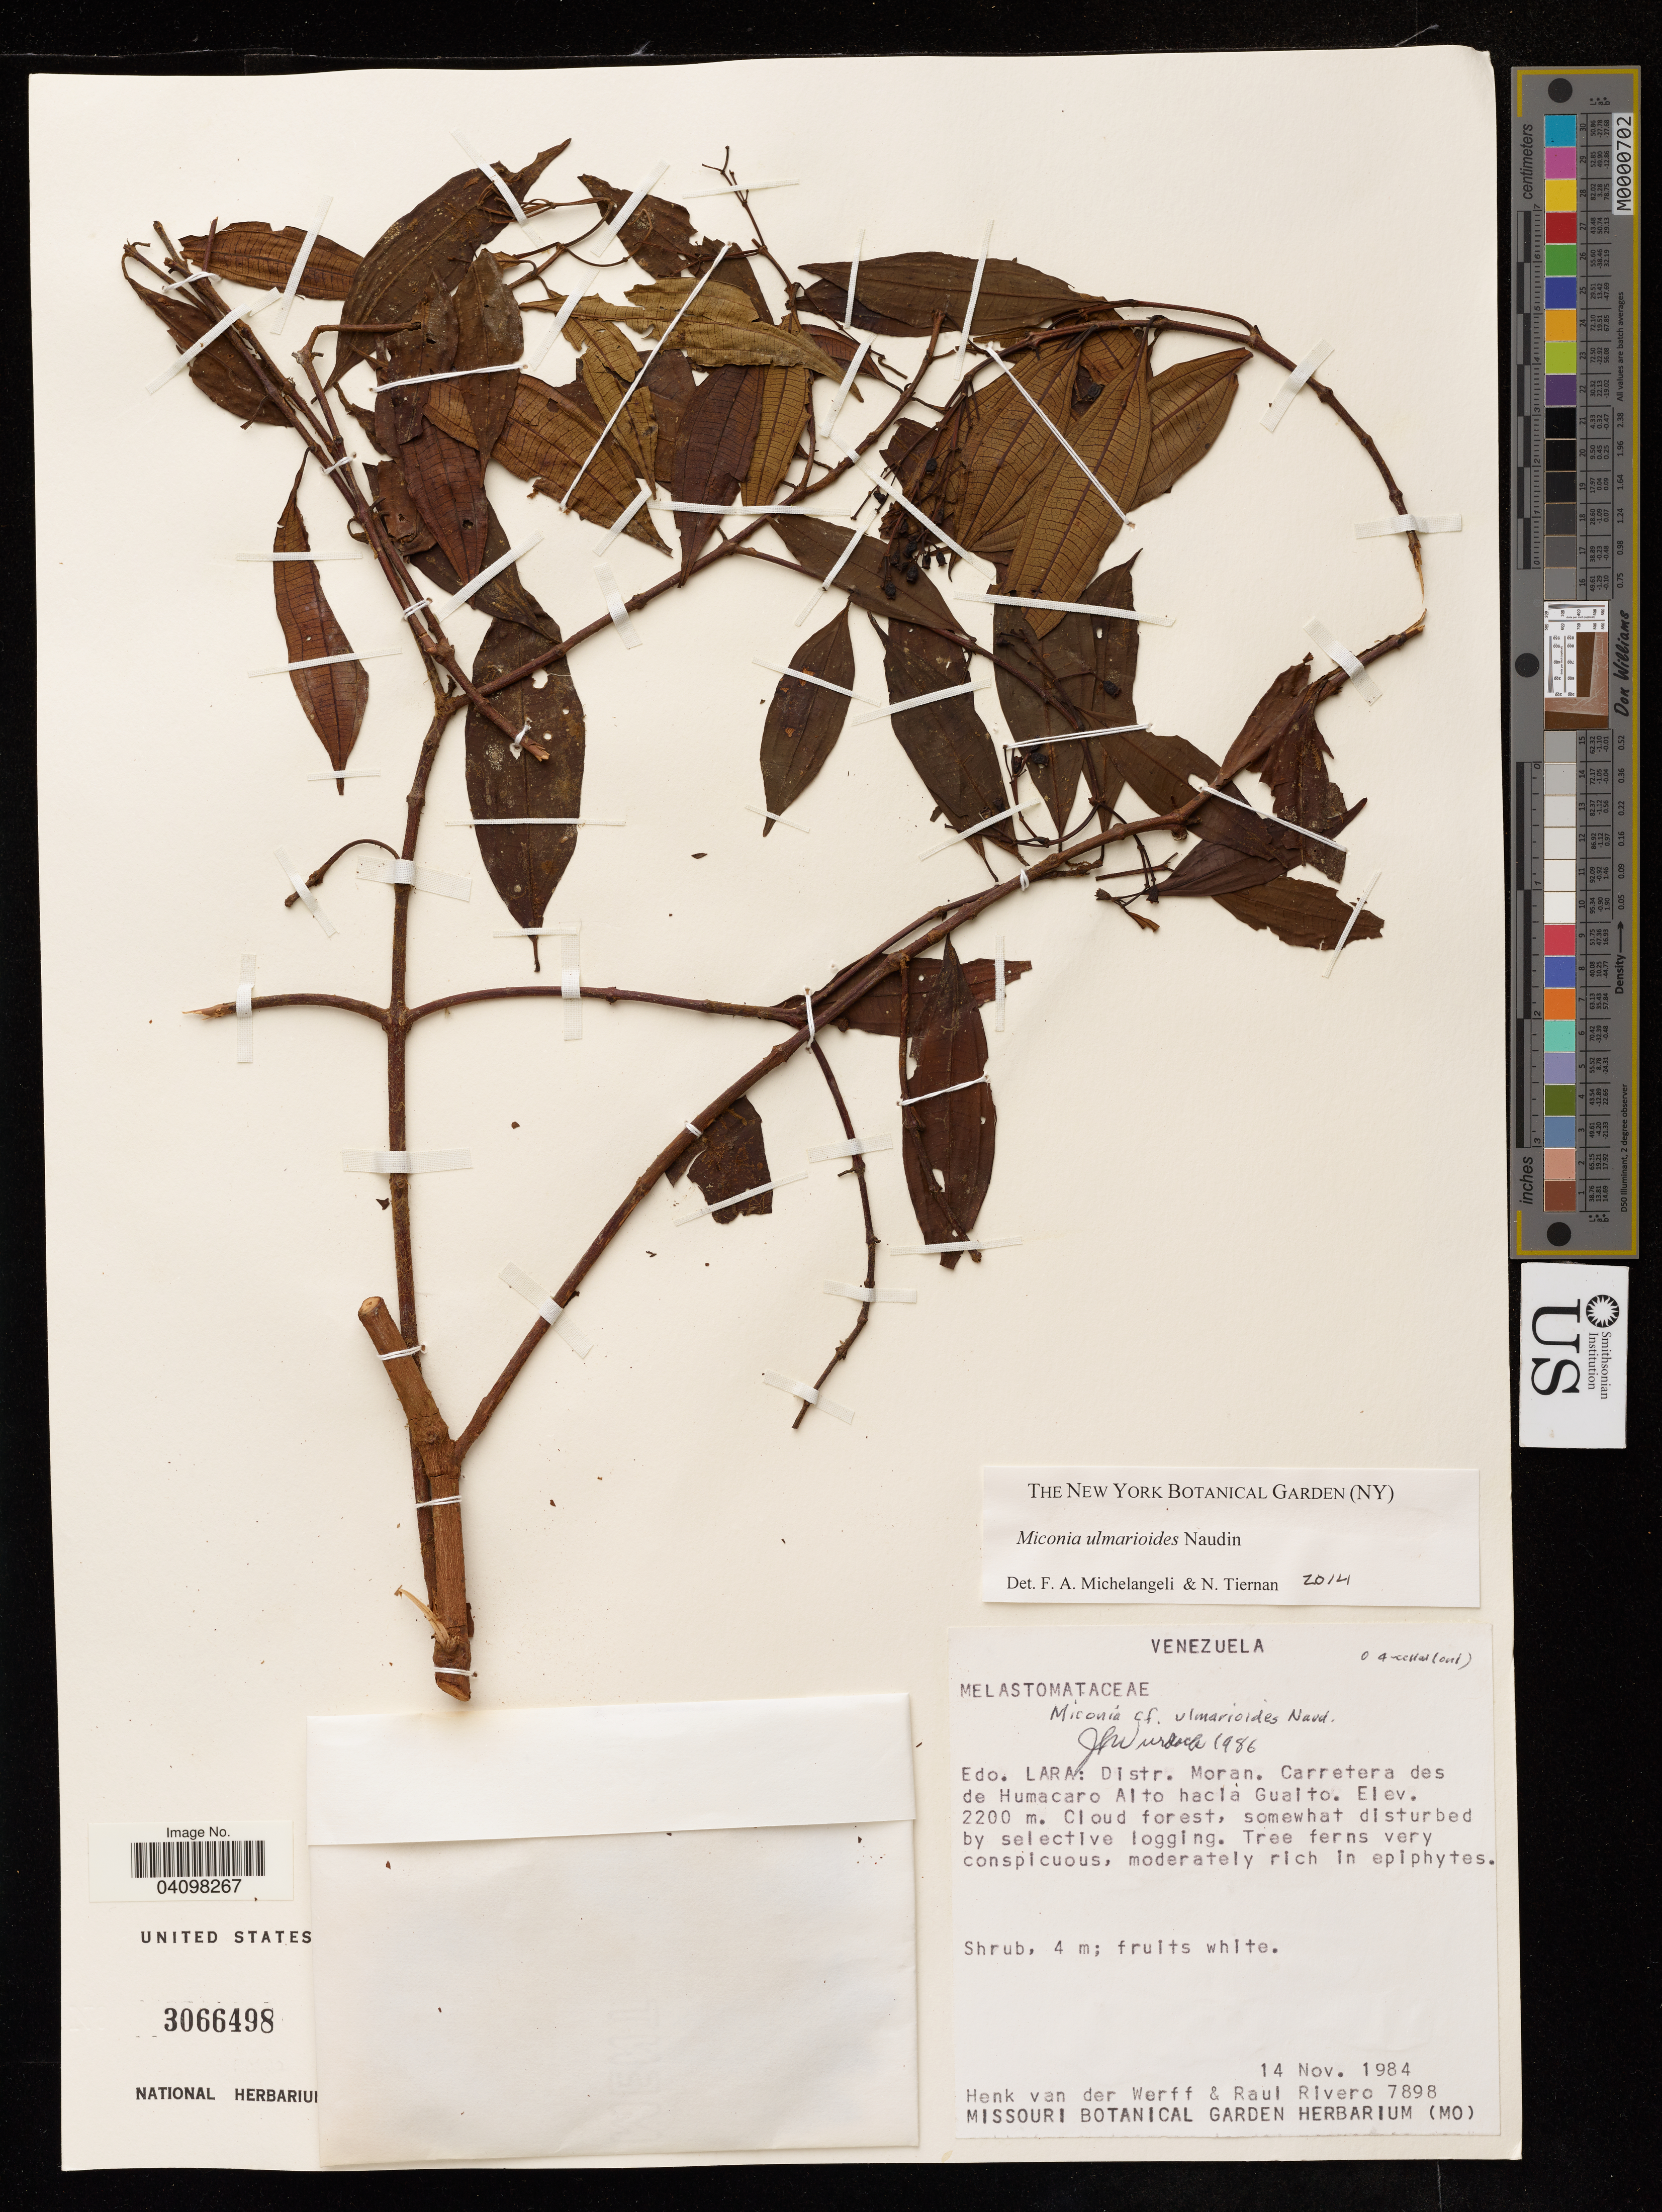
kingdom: Plantae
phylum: Tracheophyta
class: Magnoliopsida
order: Myrtales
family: Melastomataceae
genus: Miconia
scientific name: Miconia ulmarioides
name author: Naudin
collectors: H. van der Werff & P. Rivero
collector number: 7898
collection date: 1984-11-14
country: Venezuela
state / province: Lara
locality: Edo. Lara: Distr. Moran. Carretera des de Humacaro Alto hacla Gualto.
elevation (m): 2200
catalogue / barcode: US 3066498